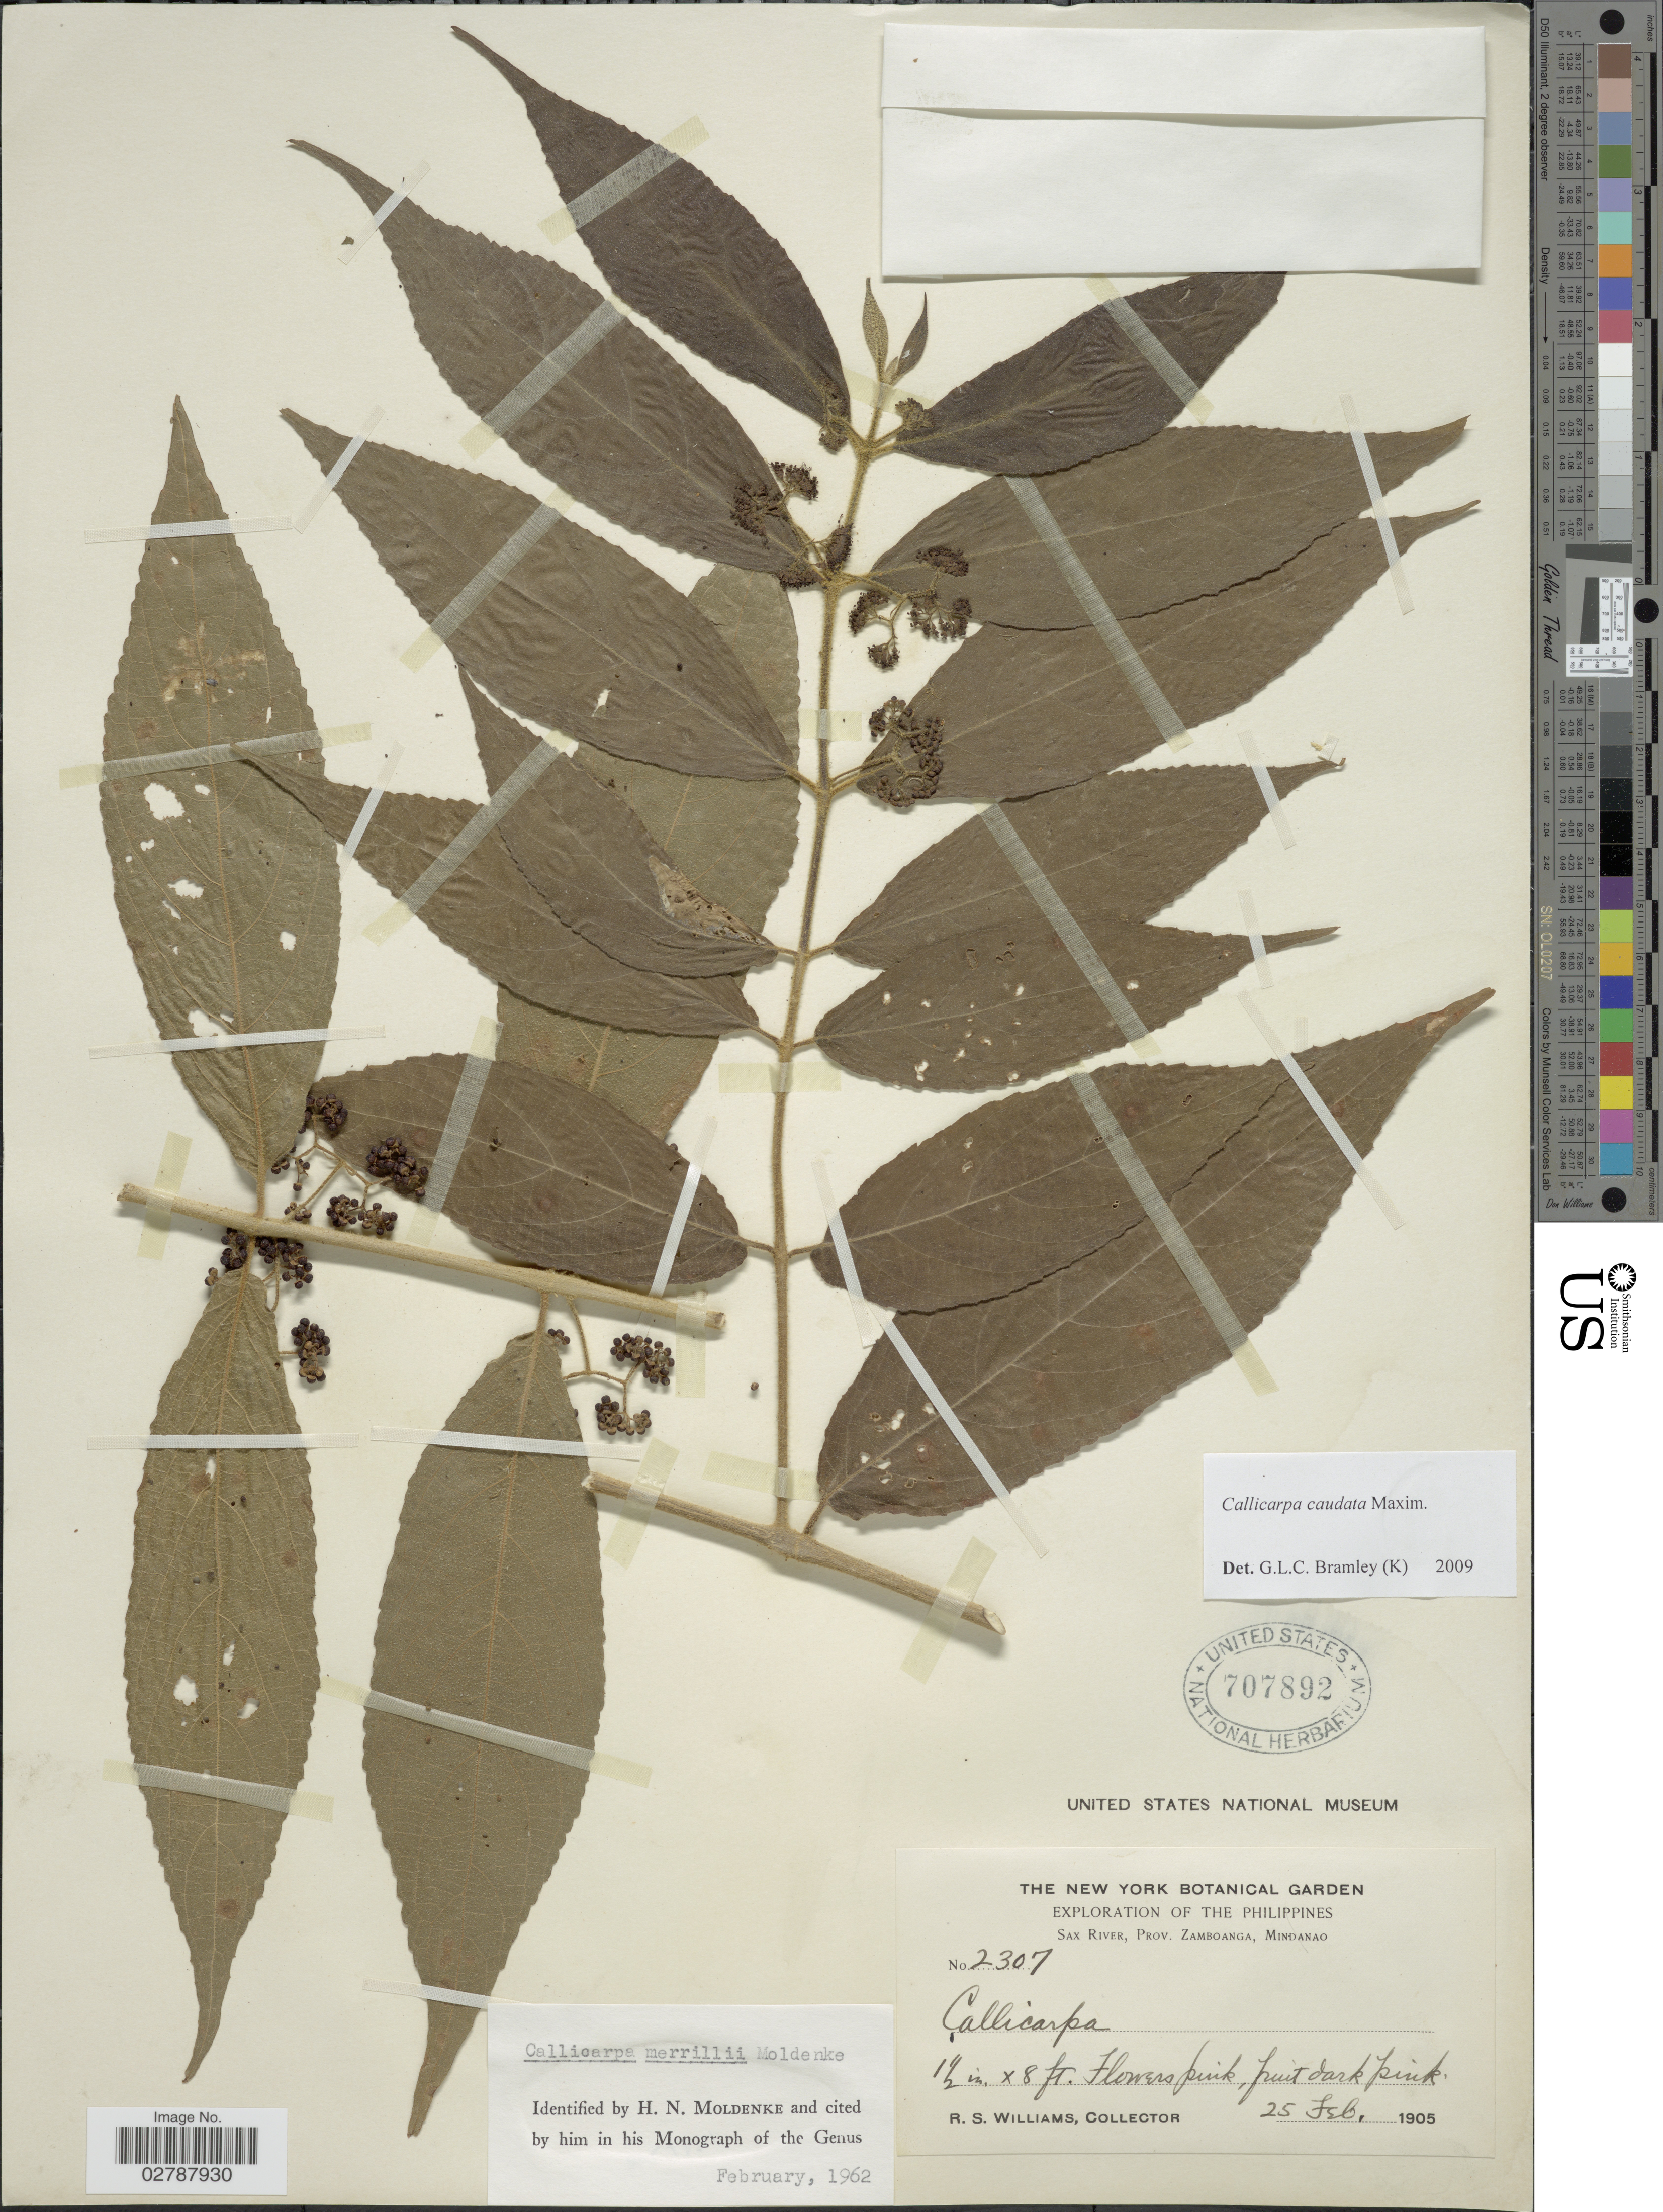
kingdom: Plantae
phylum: Tracheophyta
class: Magnoliopsida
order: Lamiales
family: Lamiaceae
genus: Callicarpa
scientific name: Callicarpa caudata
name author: Maxim.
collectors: R. S. Williams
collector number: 2307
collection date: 1905-02-25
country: Philippines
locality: Sax River, Prov. Zamboanga, Mindanao.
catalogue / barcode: US 707892